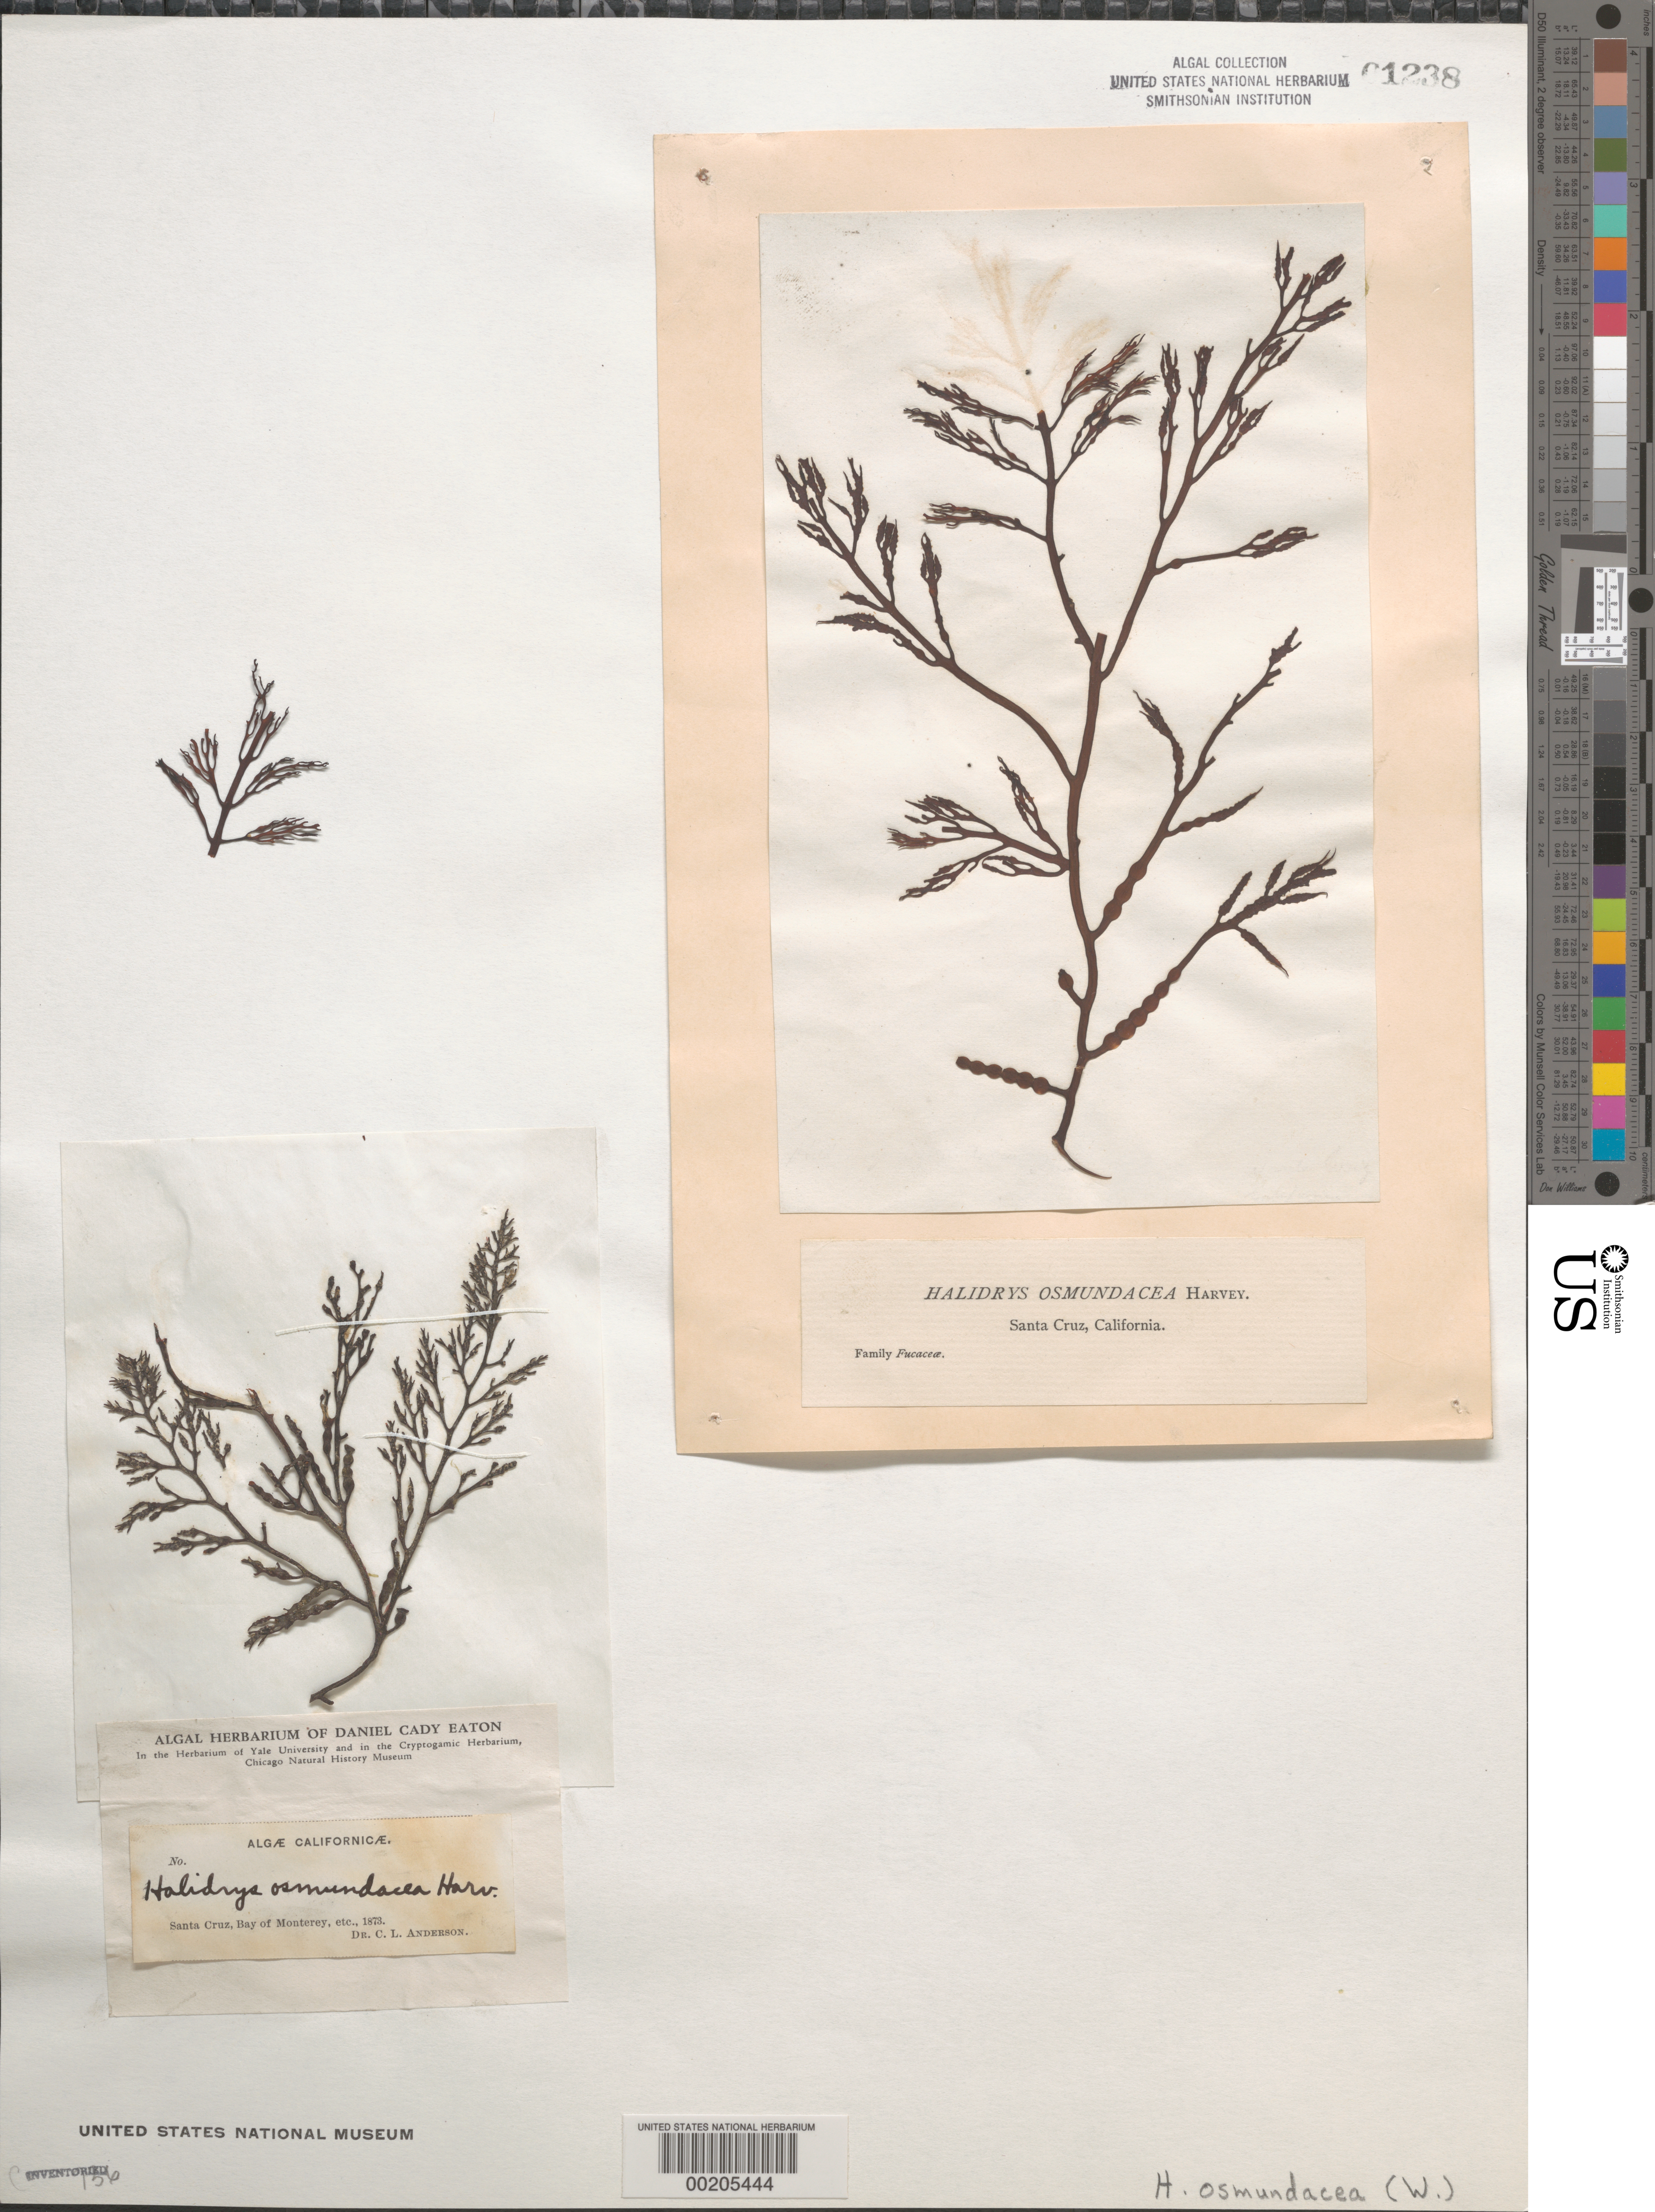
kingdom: Chromista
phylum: Ochrophyta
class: Phaeophyceae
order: Fucales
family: Sargassaceae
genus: Stephanocystis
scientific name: Stephanocystis osmundacea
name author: (Turner) Trevis.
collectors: C. L. Anderson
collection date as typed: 1873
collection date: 1873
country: United States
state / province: California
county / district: Santa Cruz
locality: Santa Cruz, Monterey Bay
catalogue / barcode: US 1238